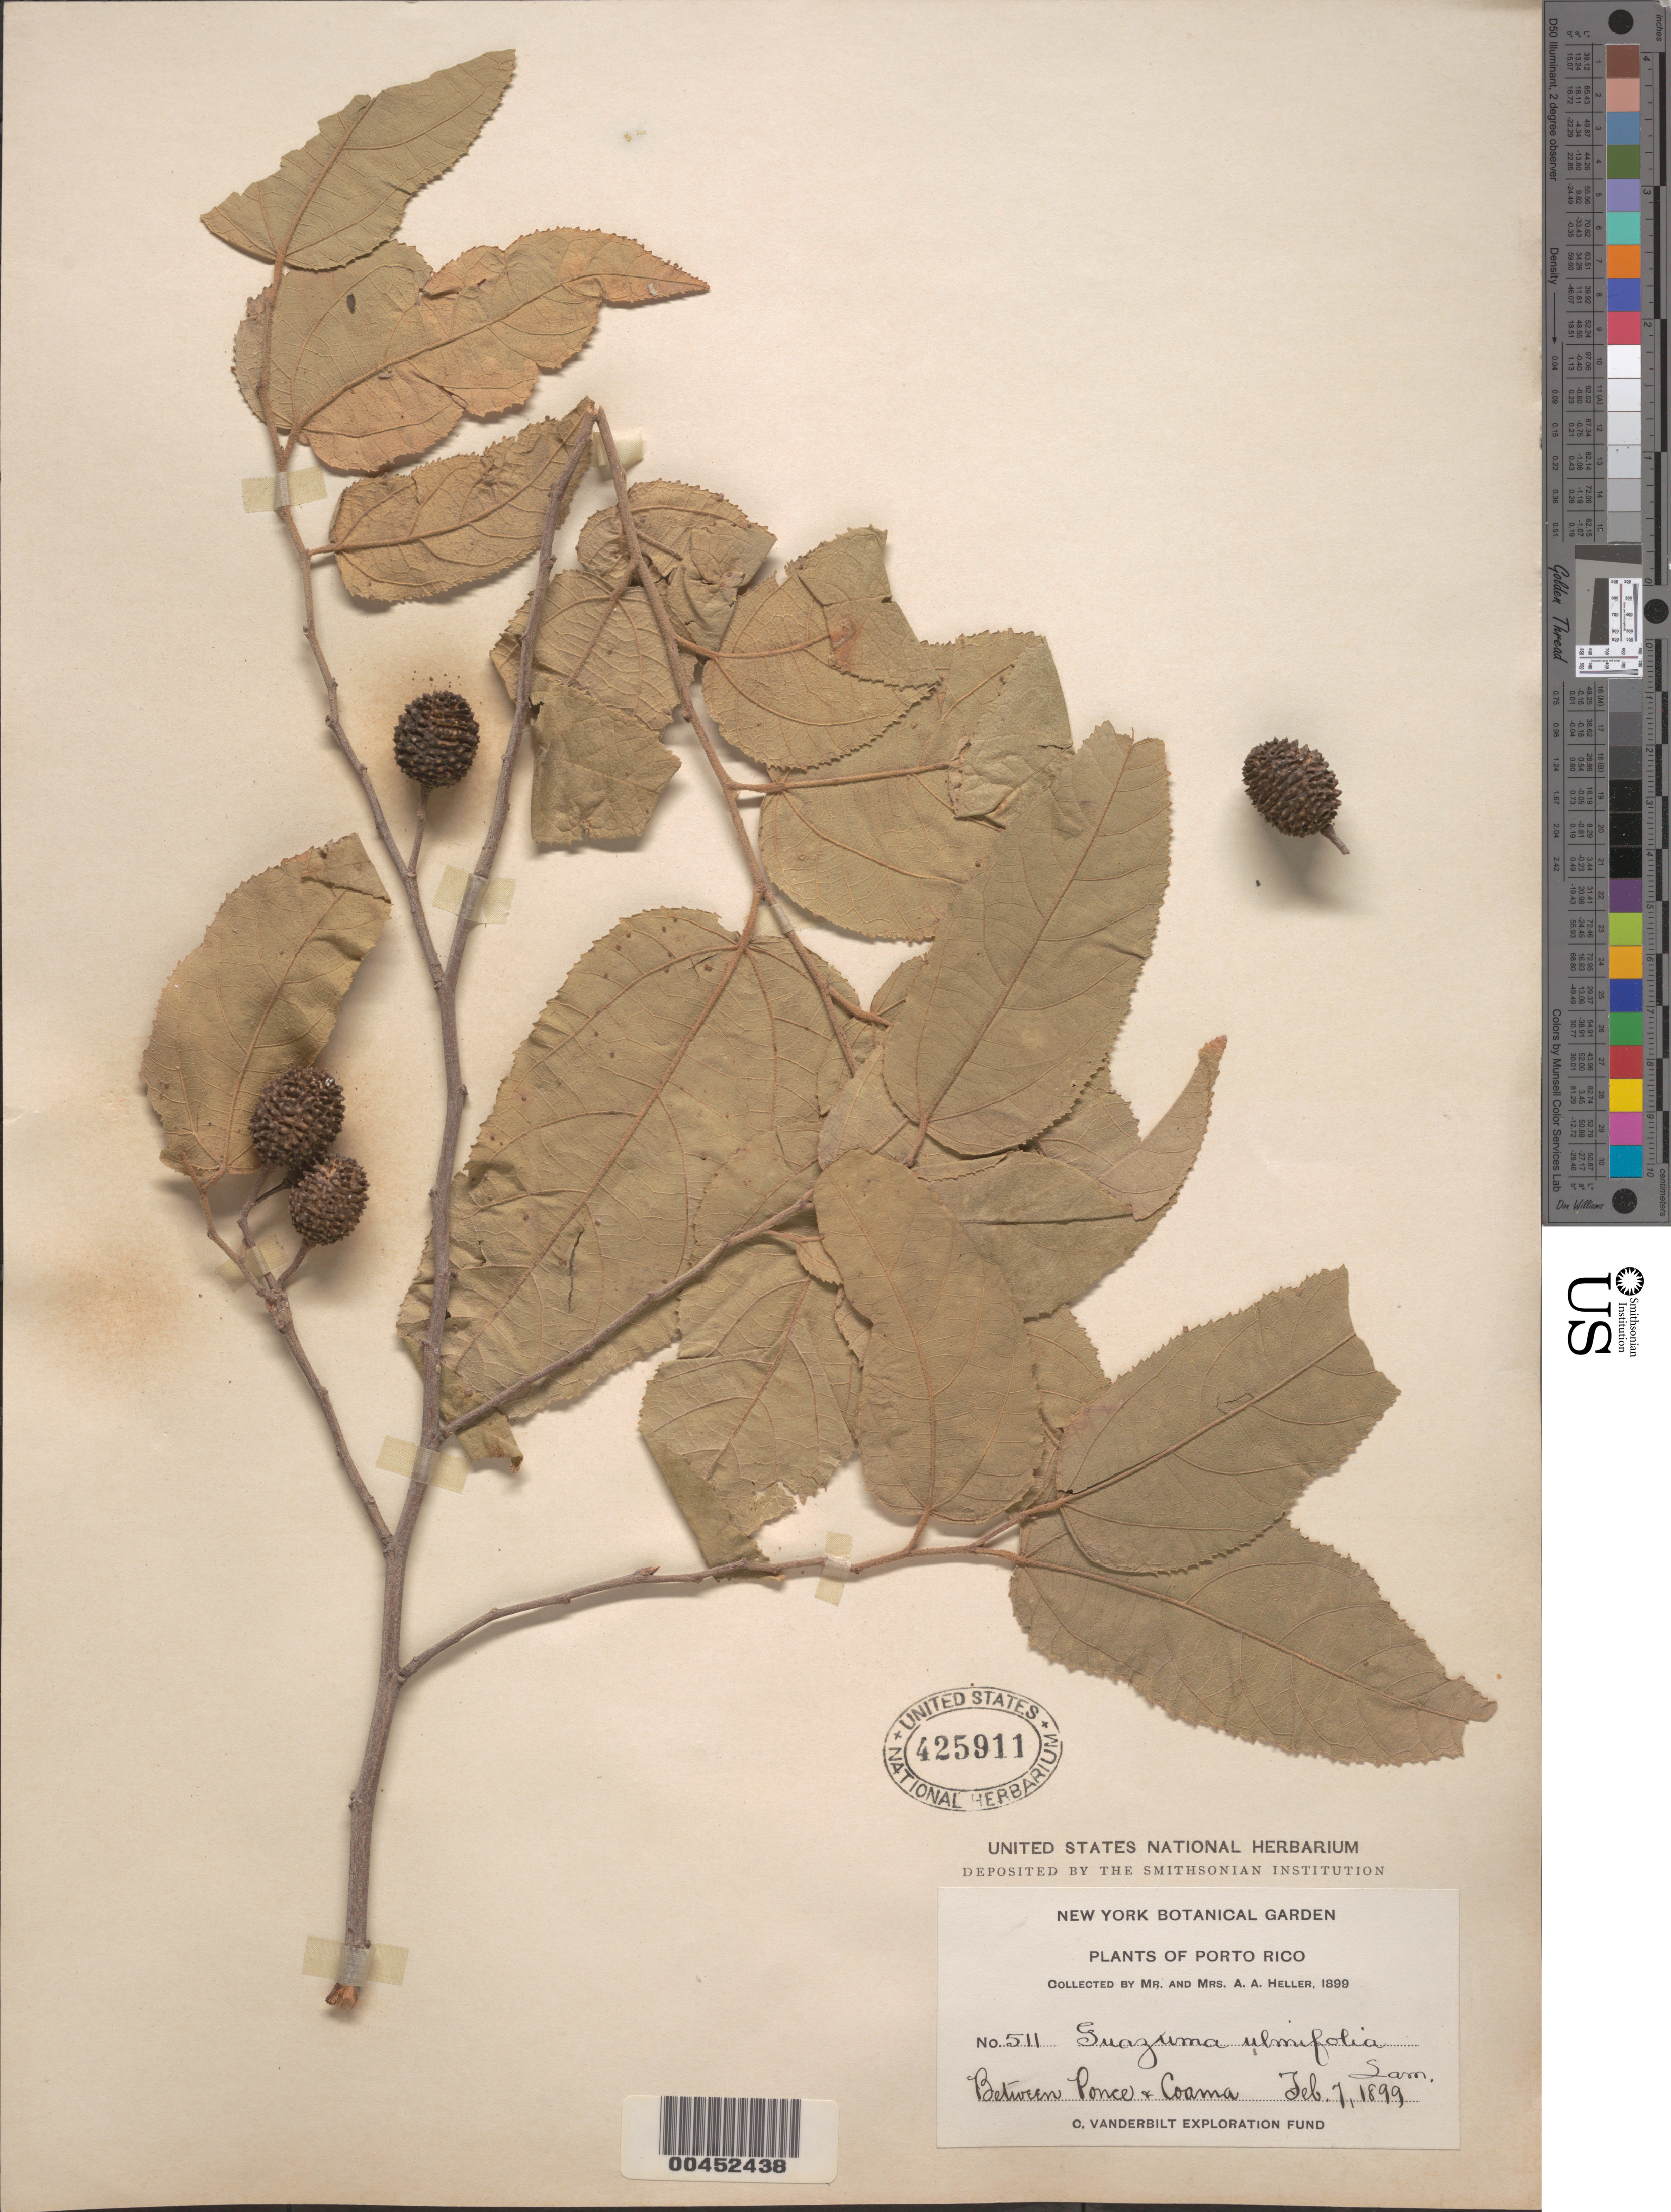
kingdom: Plantae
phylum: Tracheophyta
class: Magnoliopsida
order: Malvales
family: Malvaceae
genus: Guazuma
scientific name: Guazuma ulmifolia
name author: Lam.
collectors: A. A. Heller & E. G. Heller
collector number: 511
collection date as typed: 07 Feb 1899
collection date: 1899-02-07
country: Puerto Rico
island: Greater Antilles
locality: Between Ponce and Coama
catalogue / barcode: US 425911